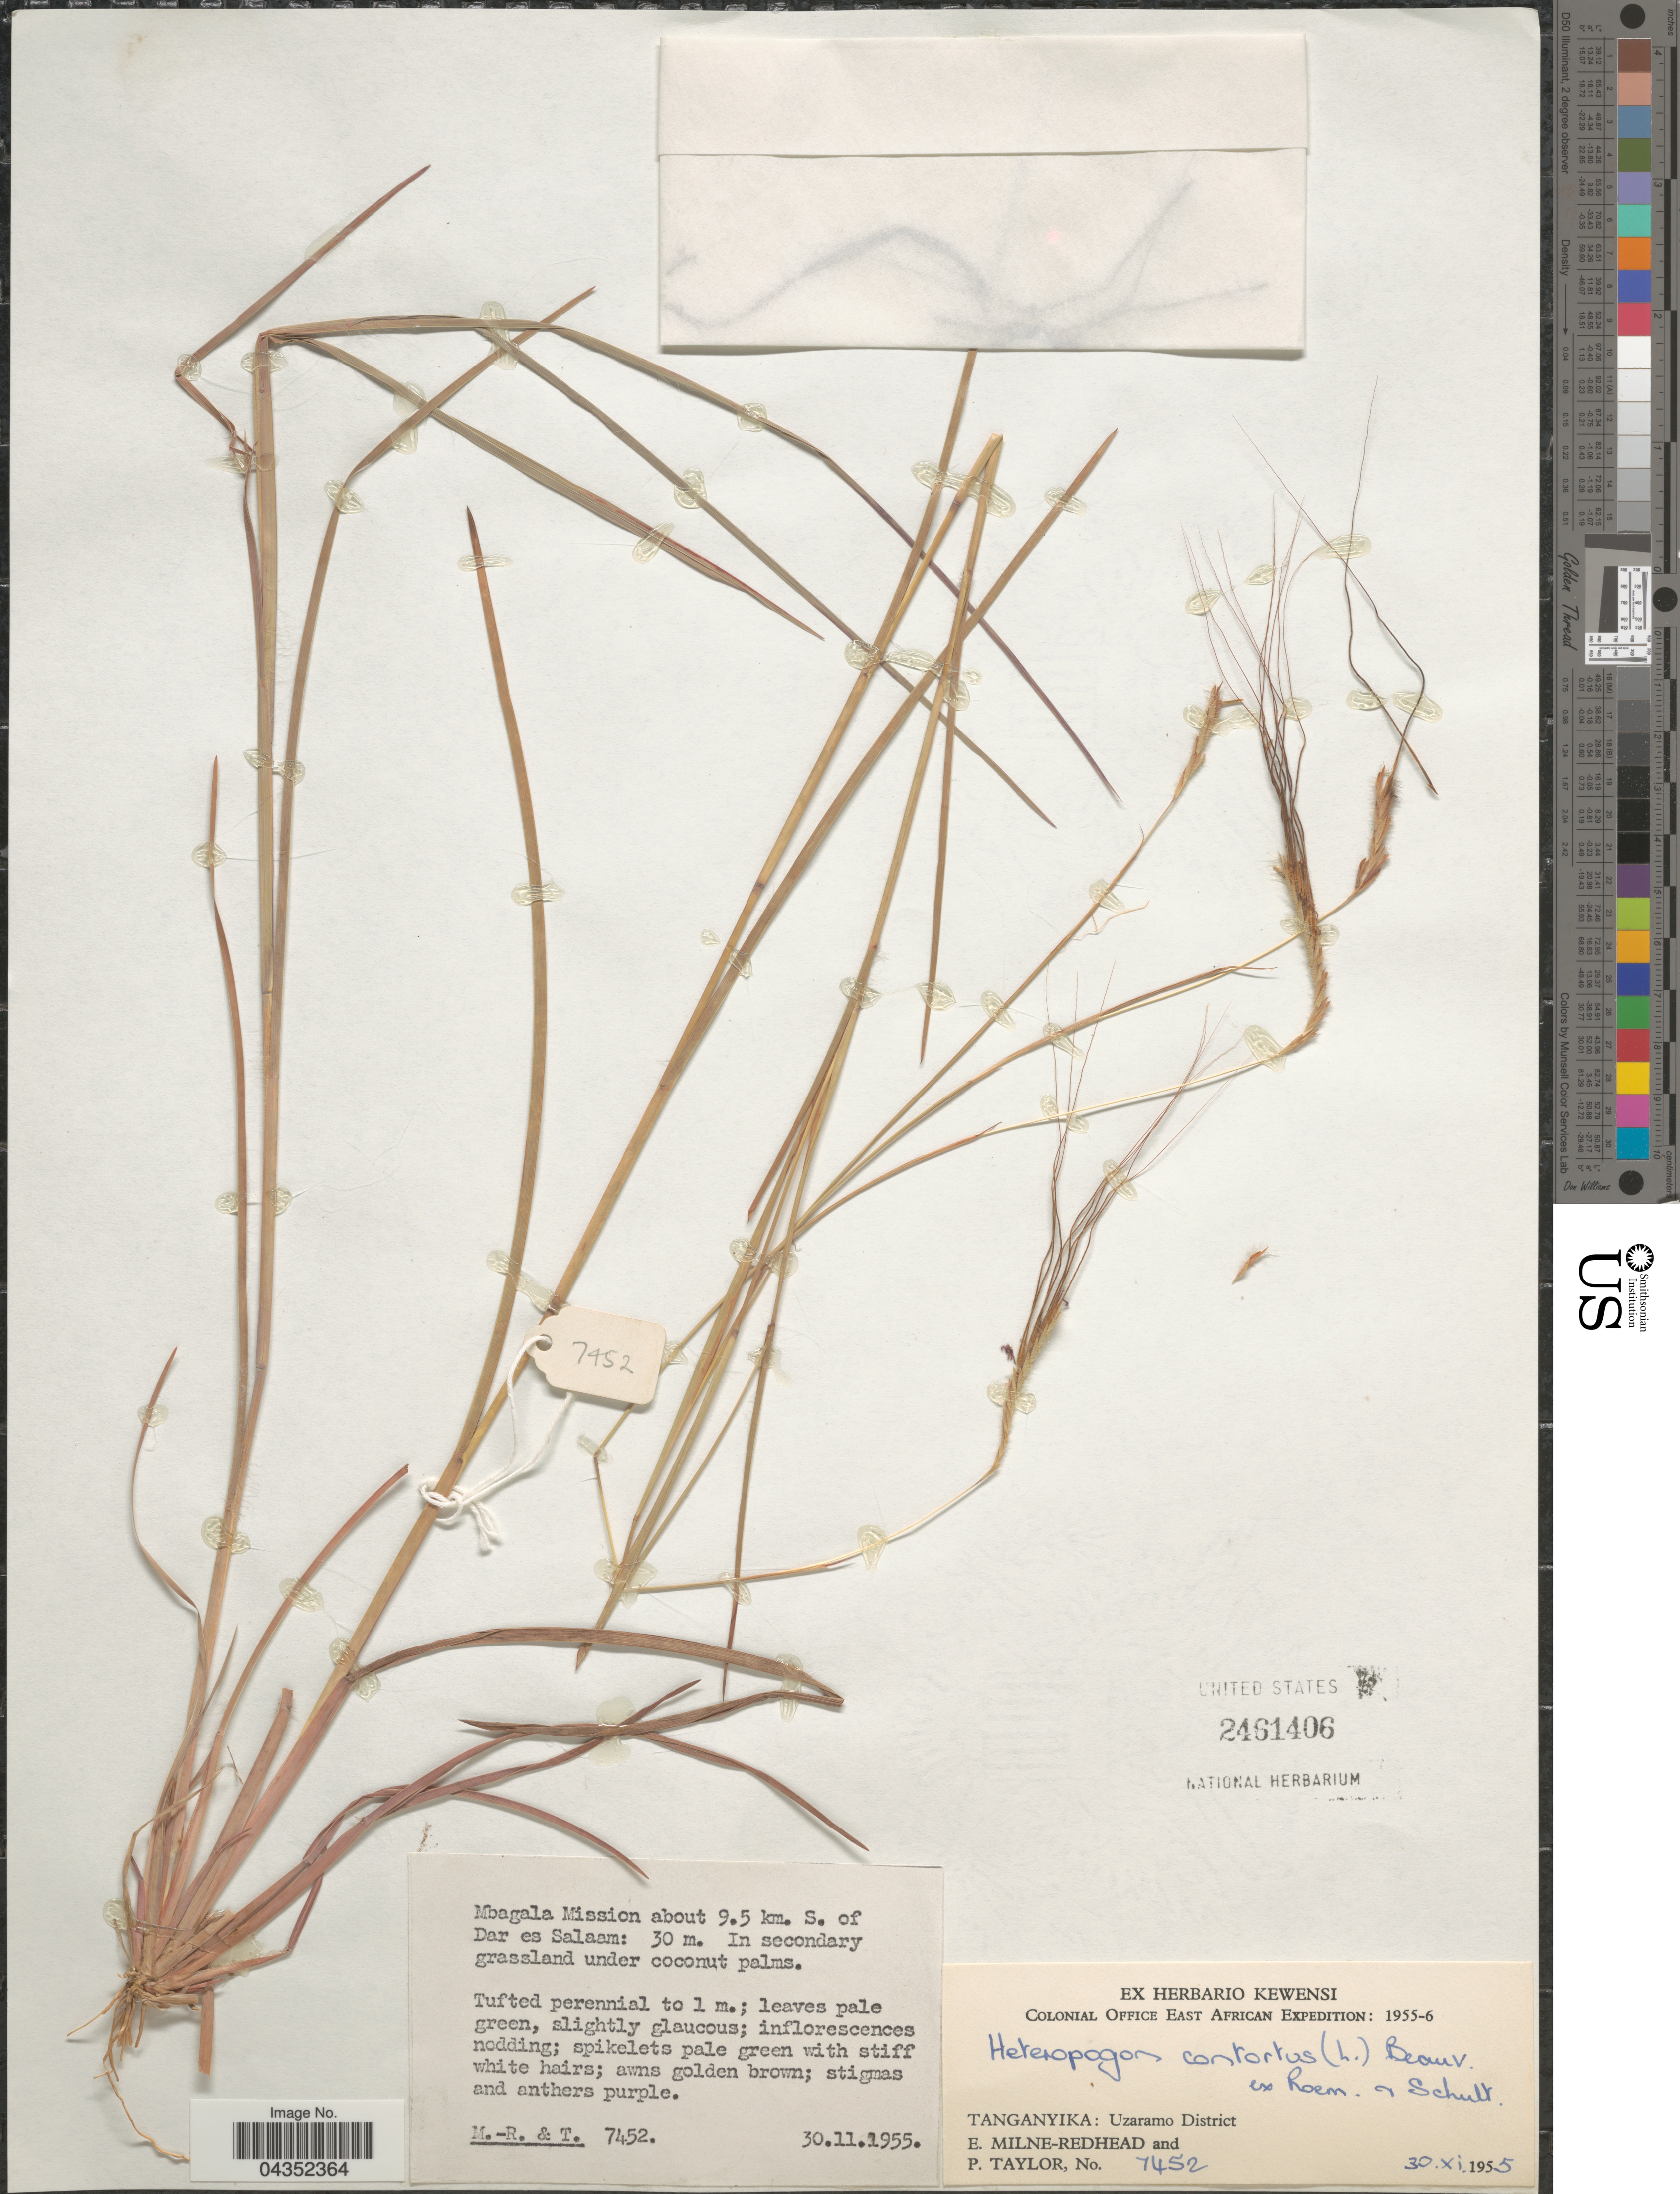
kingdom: Plantae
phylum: Tracheophyta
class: Liliopsida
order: Poales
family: Poaceae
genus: Heteropogon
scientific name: Heteropogon contortus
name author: (L.) P. Beauv. ex Roem. & Schult.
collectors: E. W. Milne-Redhead & P. Taylor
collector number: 7452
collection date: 1955-11-30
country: Tanzania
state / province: Dar es Salaam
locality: Colonial Office East African Expedition: 1955-6. Tanganyika: Uzaramo District. Mbagala Mission about 9.5 km S. of Dar es Salaam.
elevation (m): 30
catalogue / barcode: US 2461406